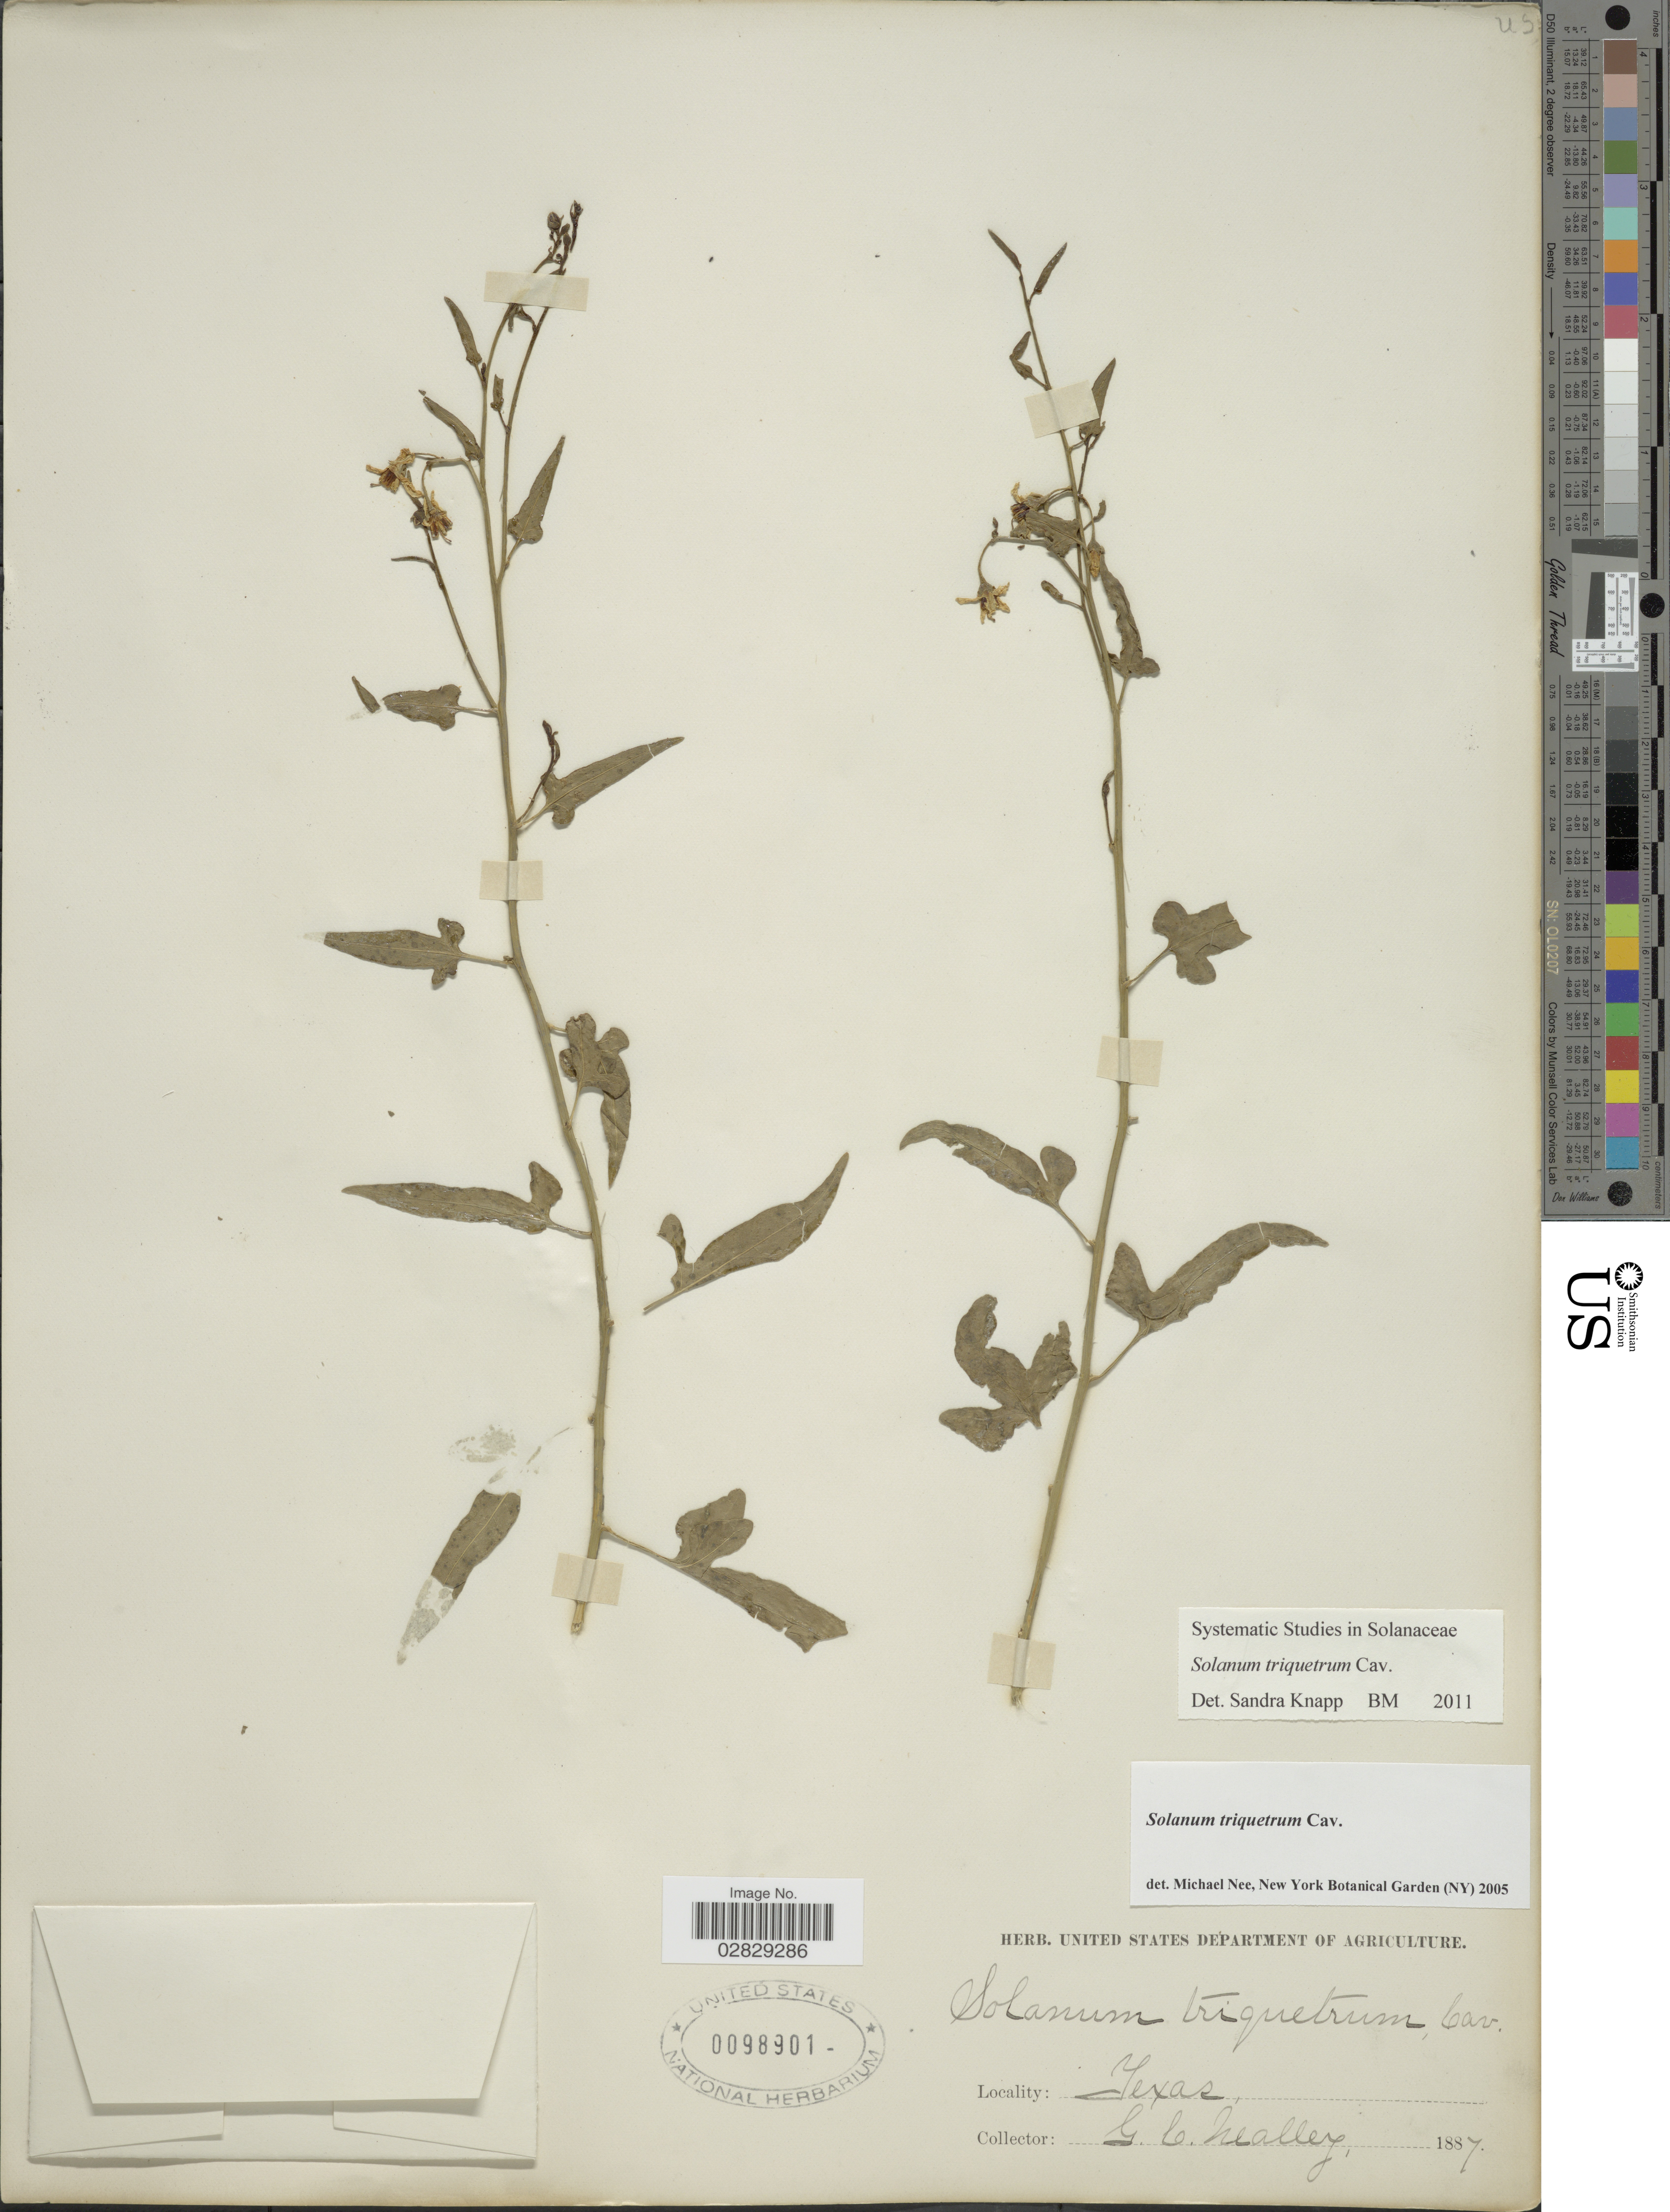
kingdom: Plantae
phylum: Tracheophyta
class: Magnoliopsida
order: Solanales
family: Solanaceae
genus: Solanum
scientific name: Solanum triquetrum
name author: Cav.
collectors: G. C. Nealley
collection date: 1887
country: United States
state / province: Texas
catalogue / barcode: US 98901